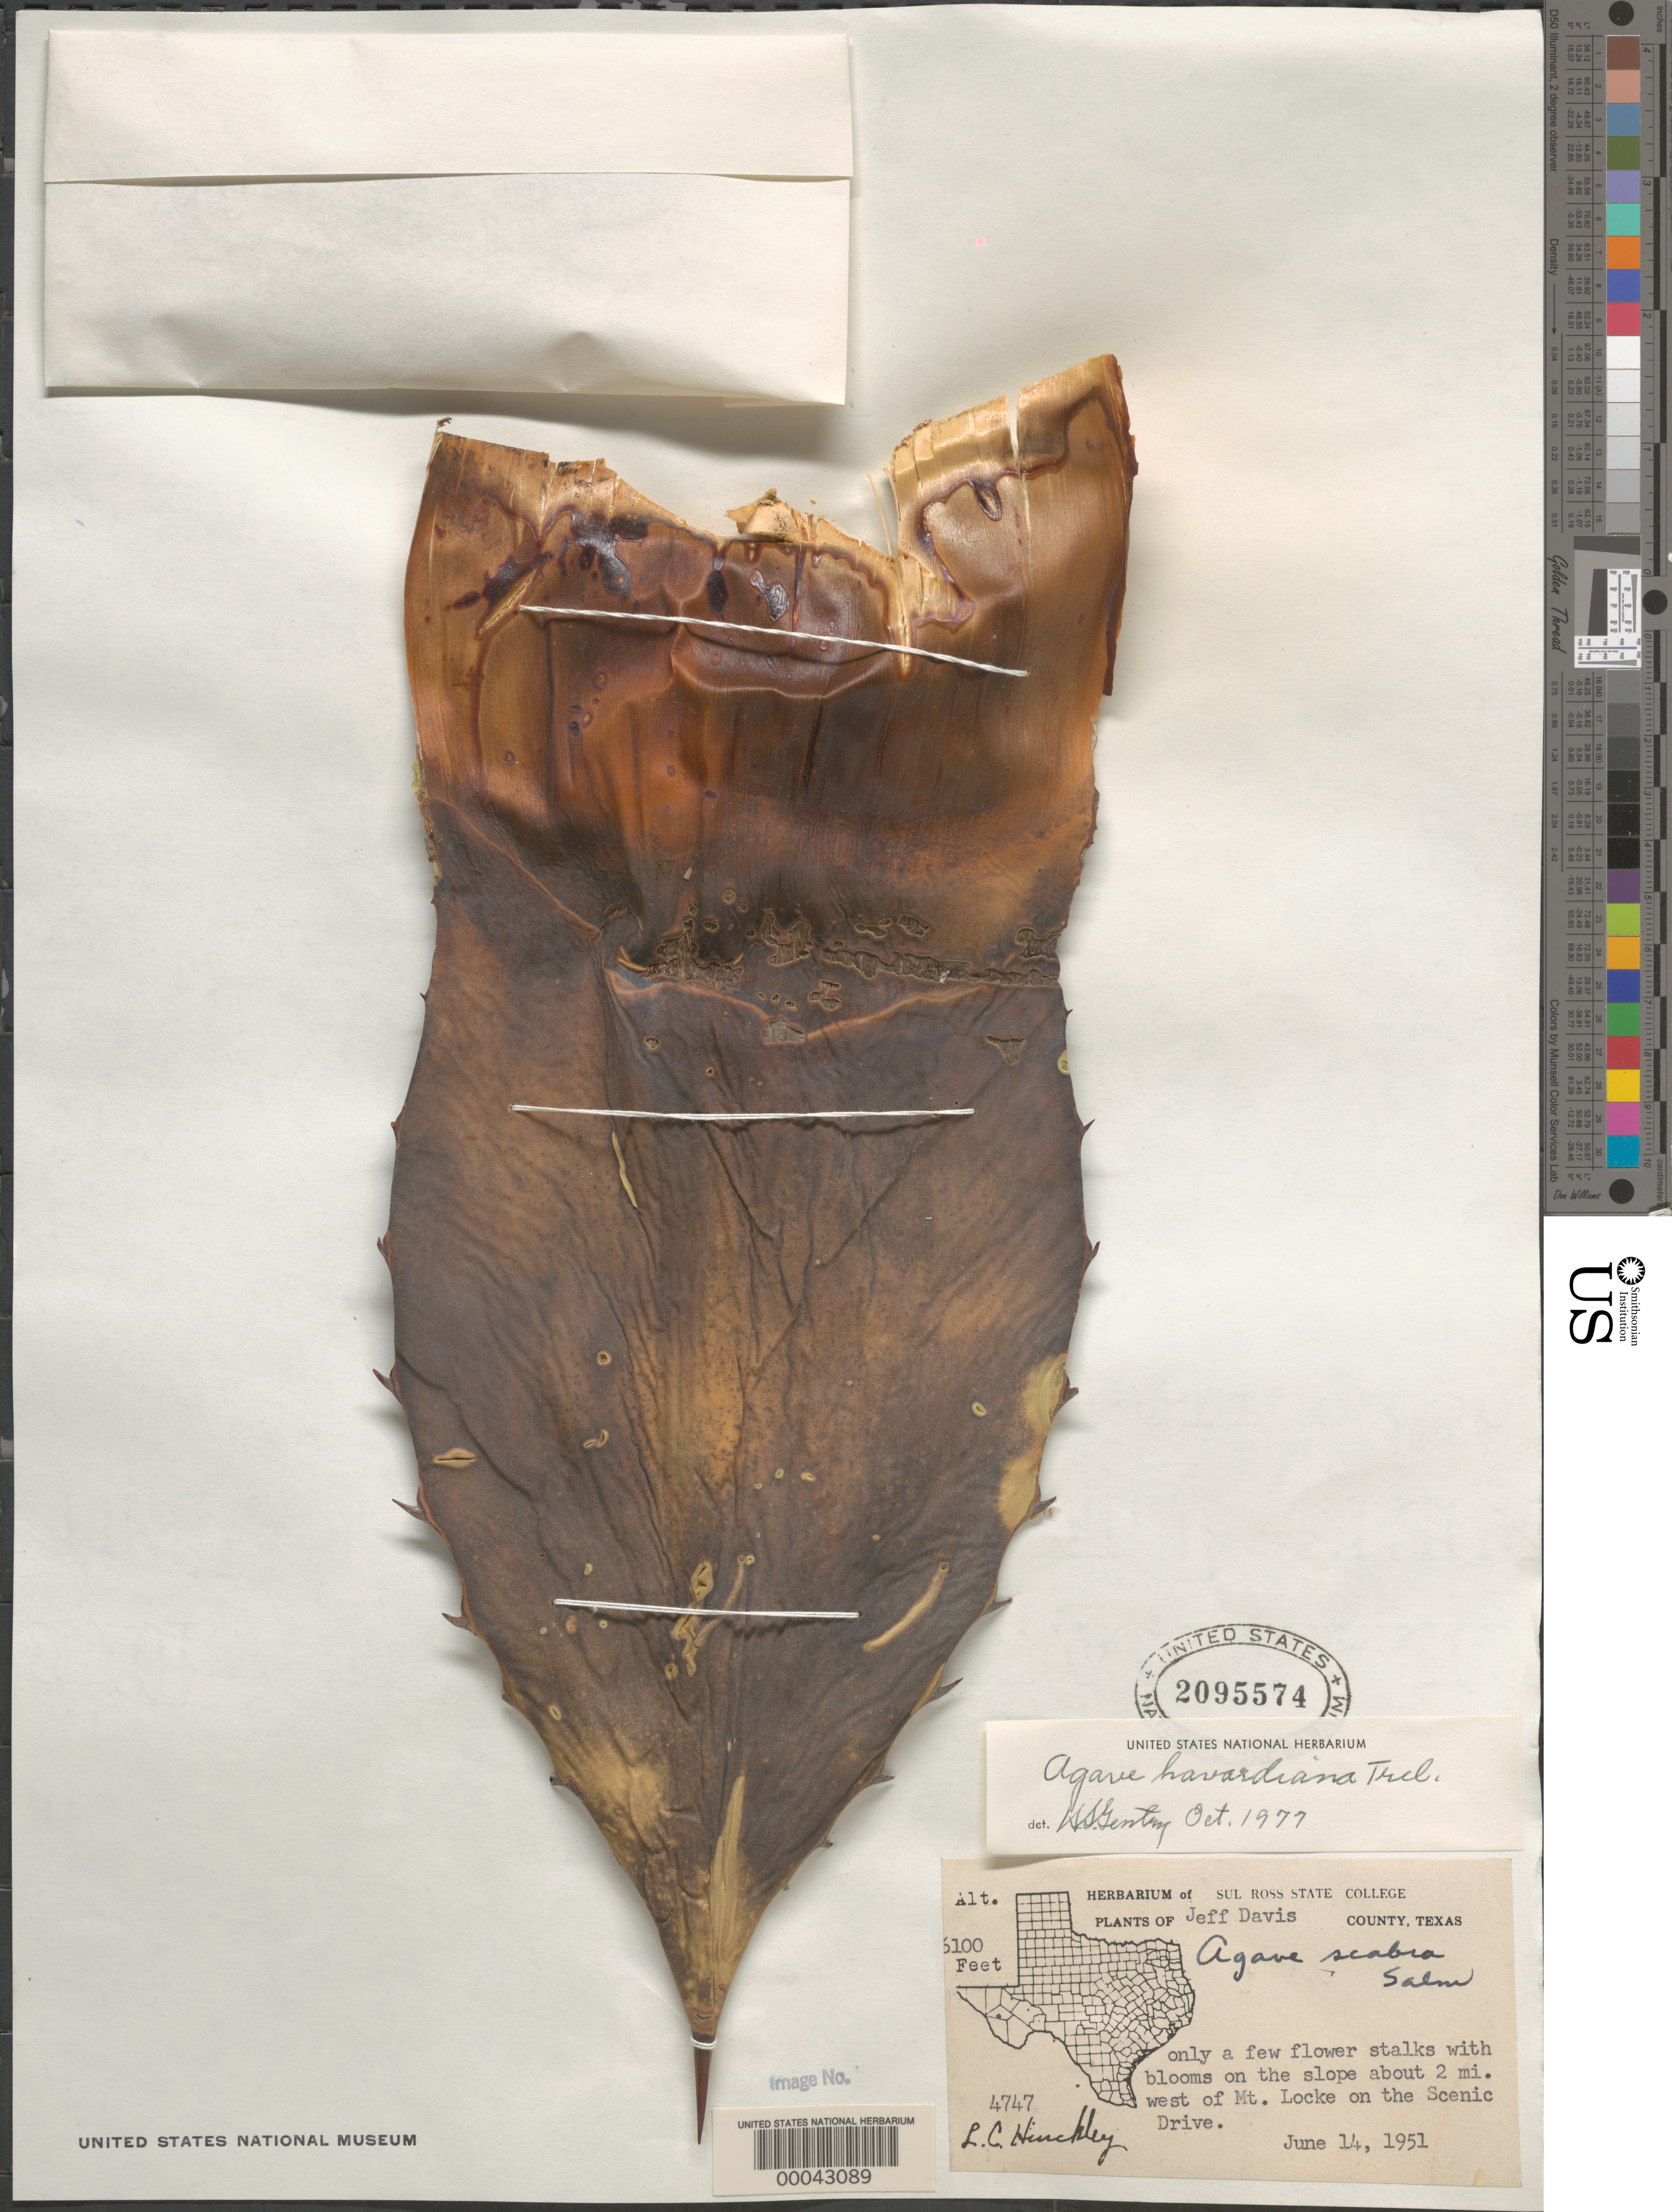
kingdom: Plantae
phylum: Tracheophyta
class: Liliopsida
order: Asparagales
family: Asparagaceae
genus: Agave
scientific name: Agave havardiana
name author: Trel.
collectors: L. Hinckley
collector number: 4747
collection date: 1951-06-14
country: United States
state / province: Texas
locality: Jeff Davis County. On the slope about 2 mi. west of Mt. Locke on the Scenic Drive.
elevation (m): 1859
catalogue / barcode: US 2095574